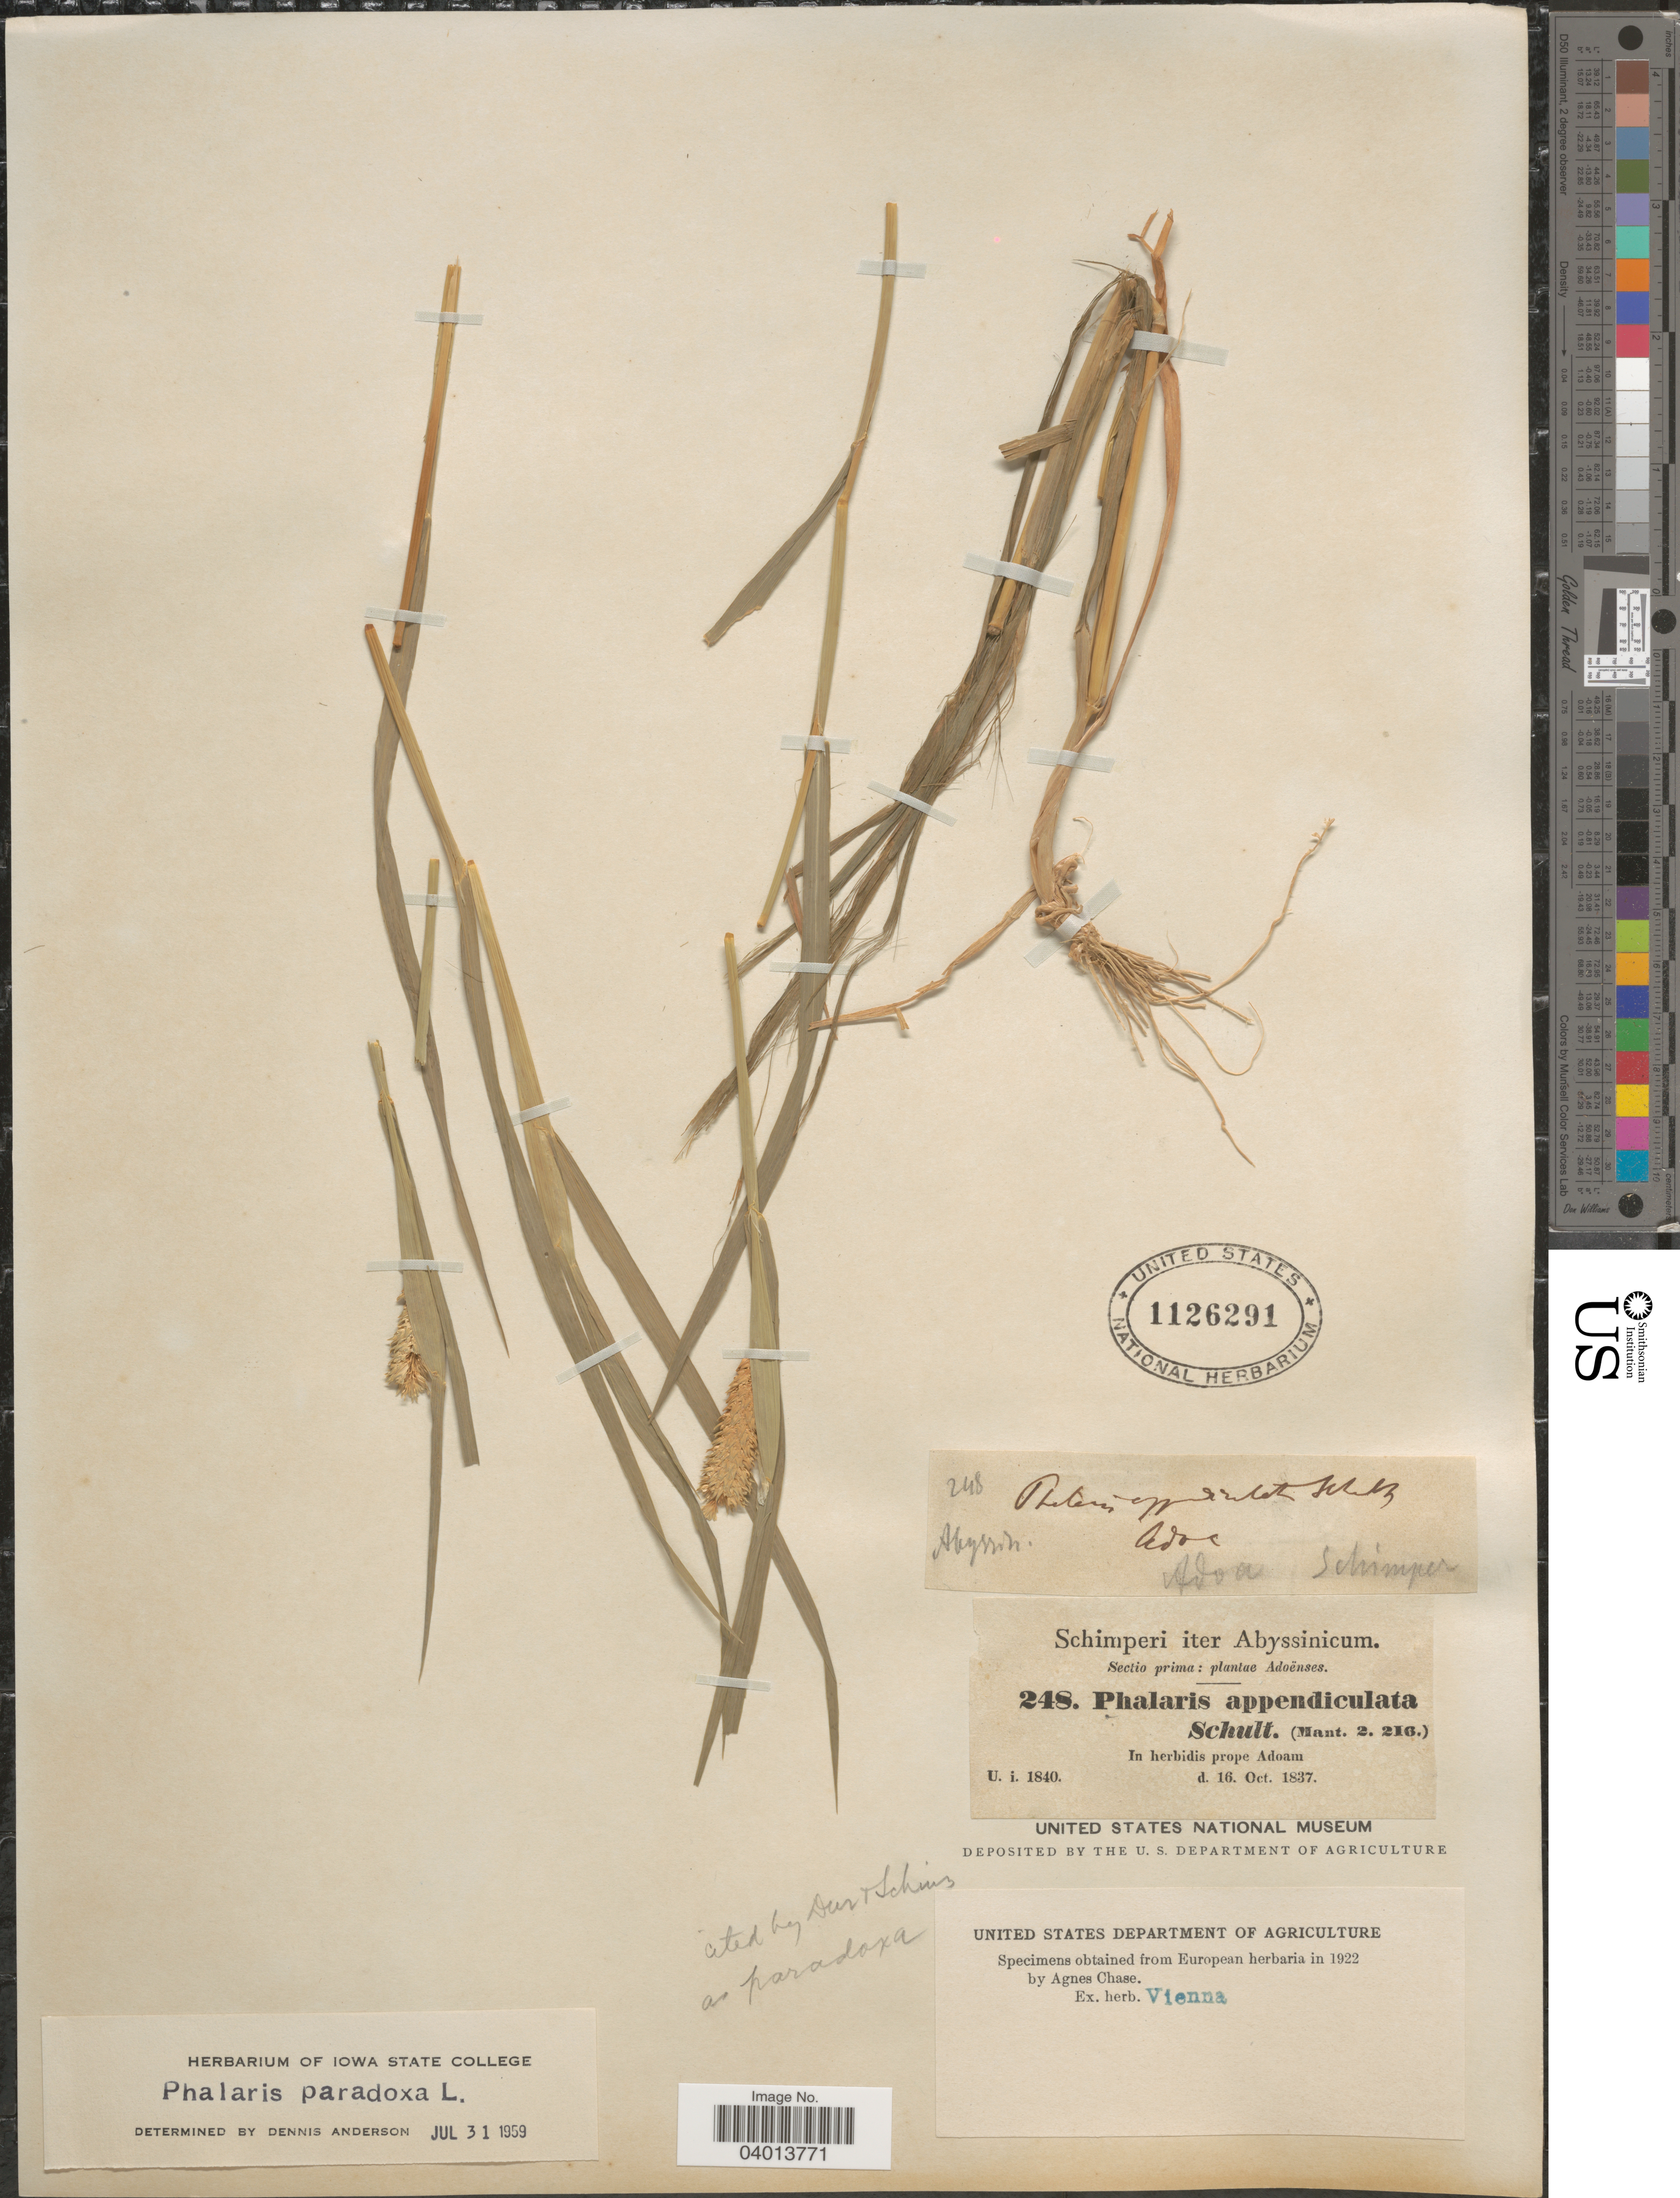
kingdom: Plantae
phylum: Tracheophyta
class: Liliopsida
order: Poales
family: Poaceae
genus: Phalaris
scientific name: Phalaris paradoxa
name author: L.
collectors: -. Schimper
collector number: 248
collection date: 1837-10-16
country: Ethiopia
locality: Iter Abyssinicum. In herbidis prope Adoam.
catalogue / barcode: US 1126291